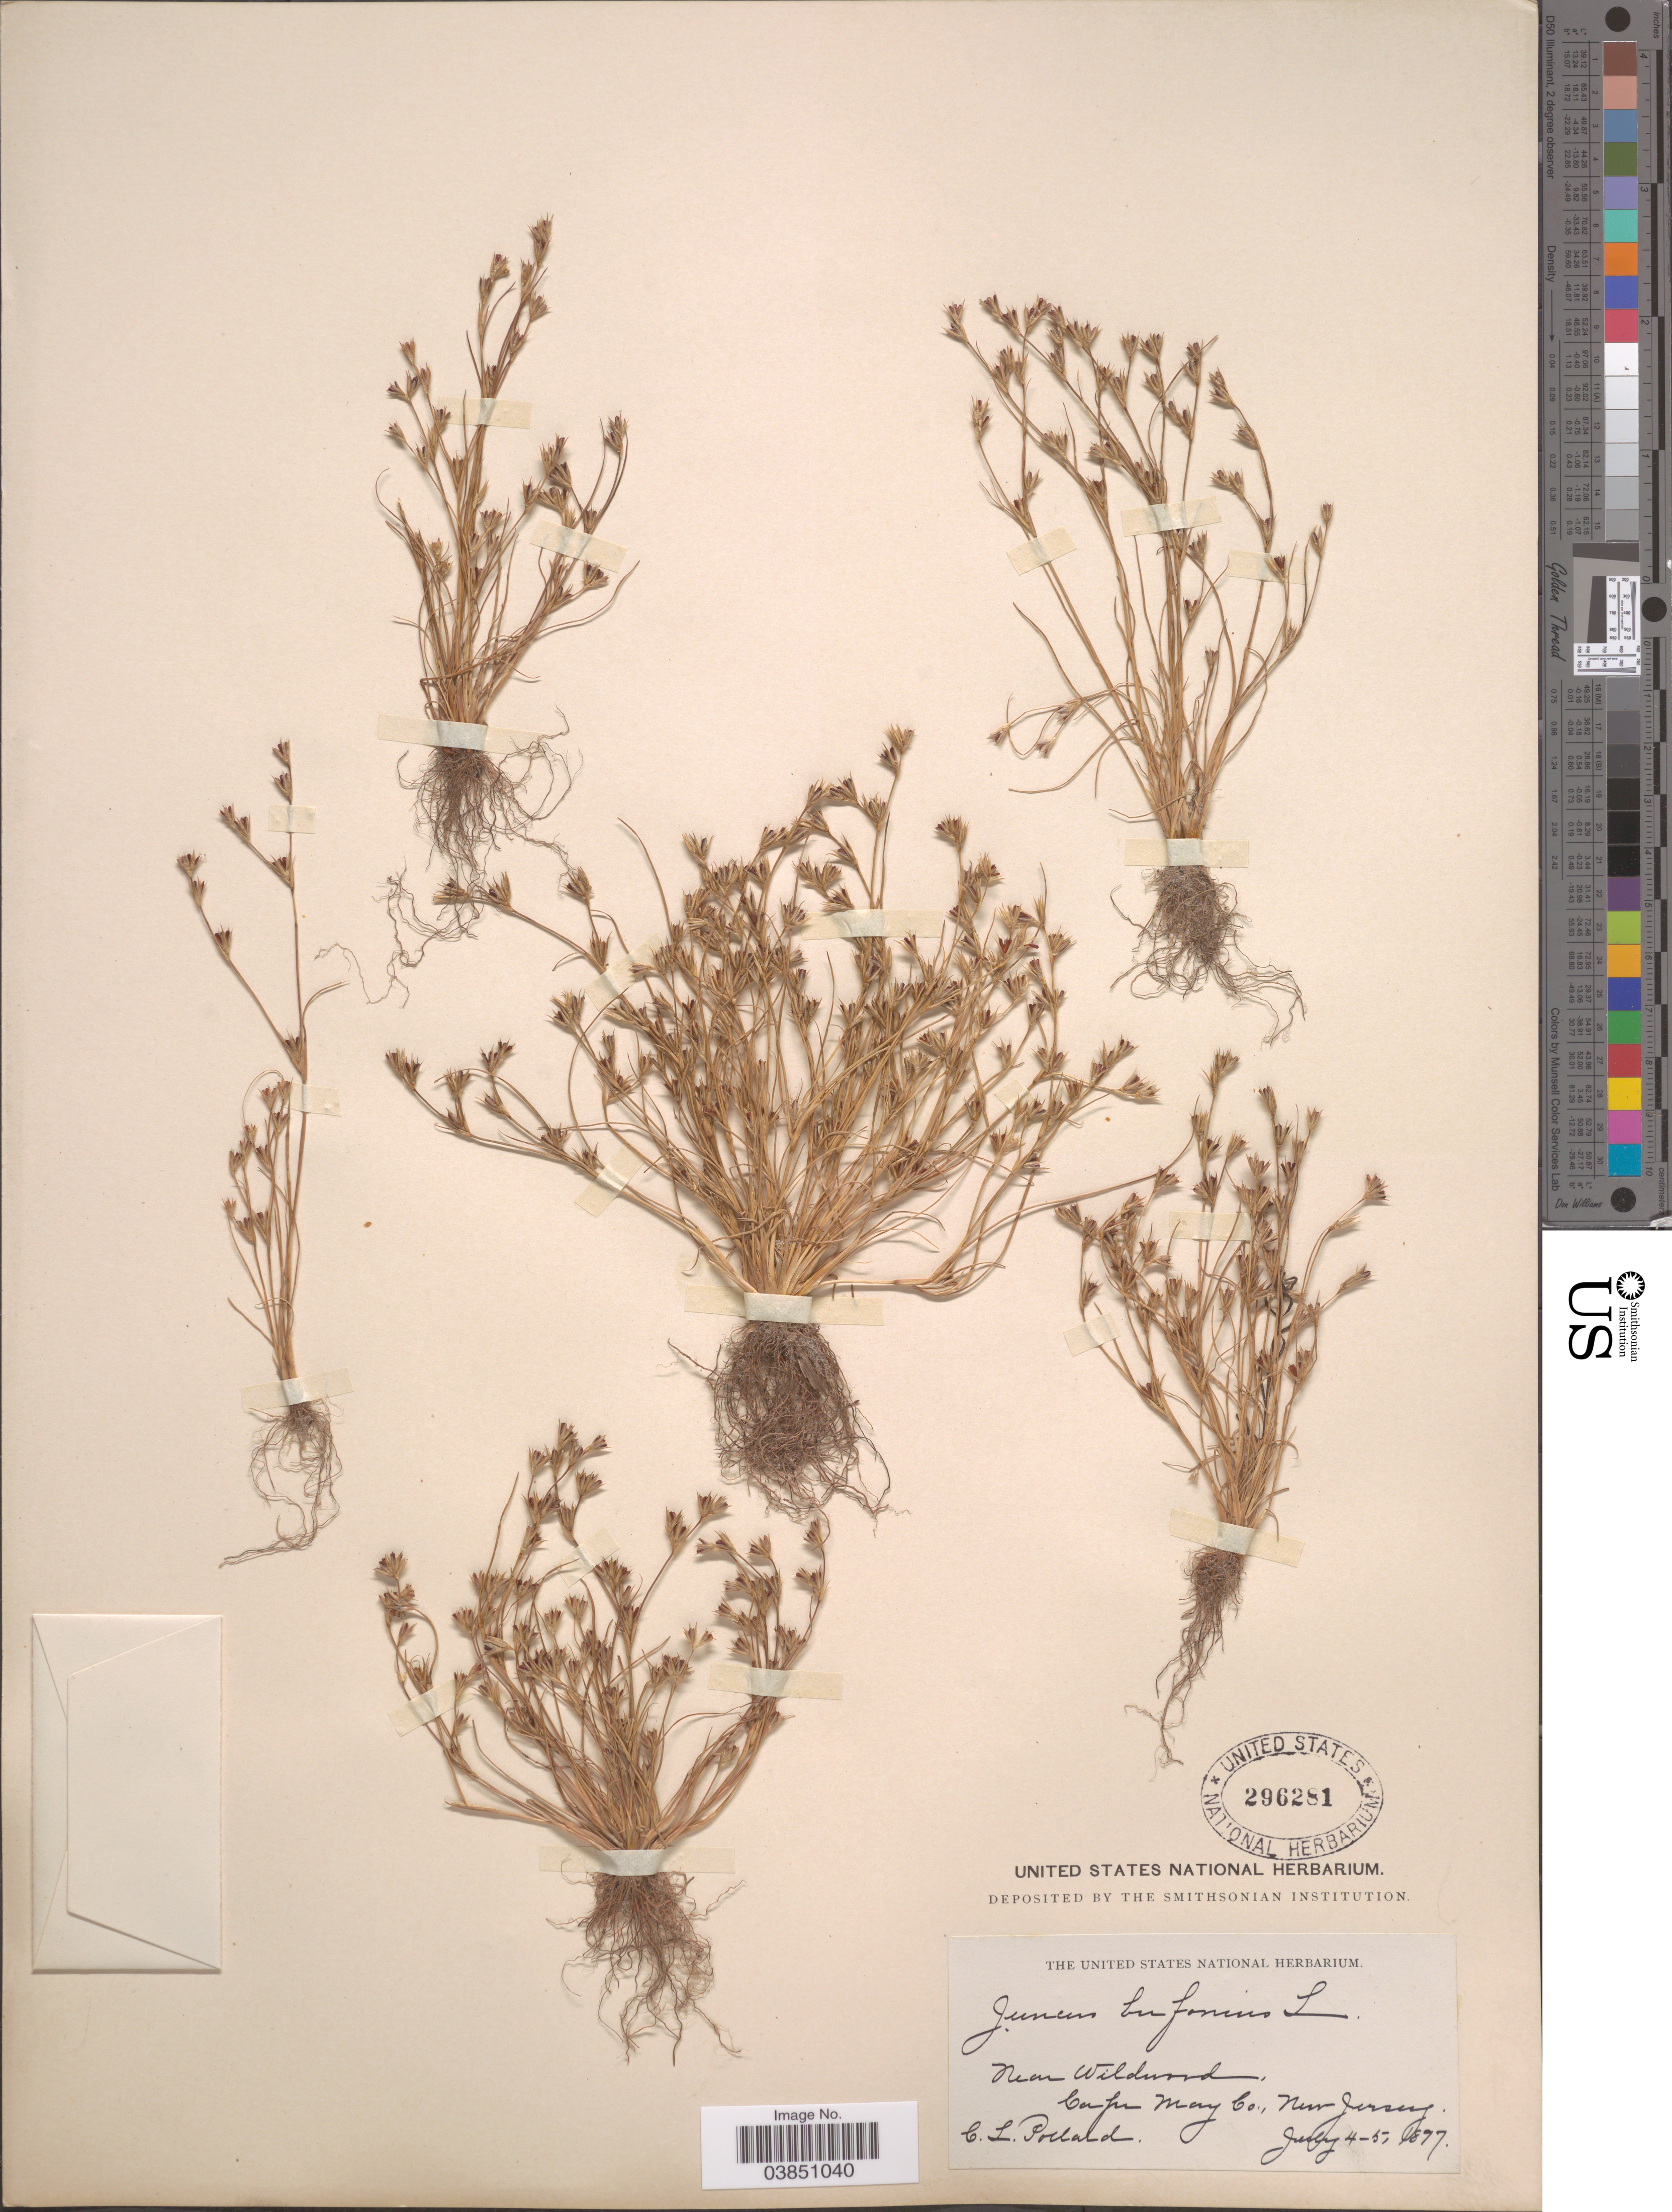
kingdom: Plantae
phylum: Tracheophyta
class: Liliopsida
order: Poales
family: Juncaceae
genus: Juncus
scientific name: Juncus bufonius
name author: L.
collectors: C. L. Pollard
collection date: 1897-07-04/1897-07-05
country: United States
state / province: New Jersey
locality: Near Wildwood, Cape May Co.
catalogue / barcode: US 296281